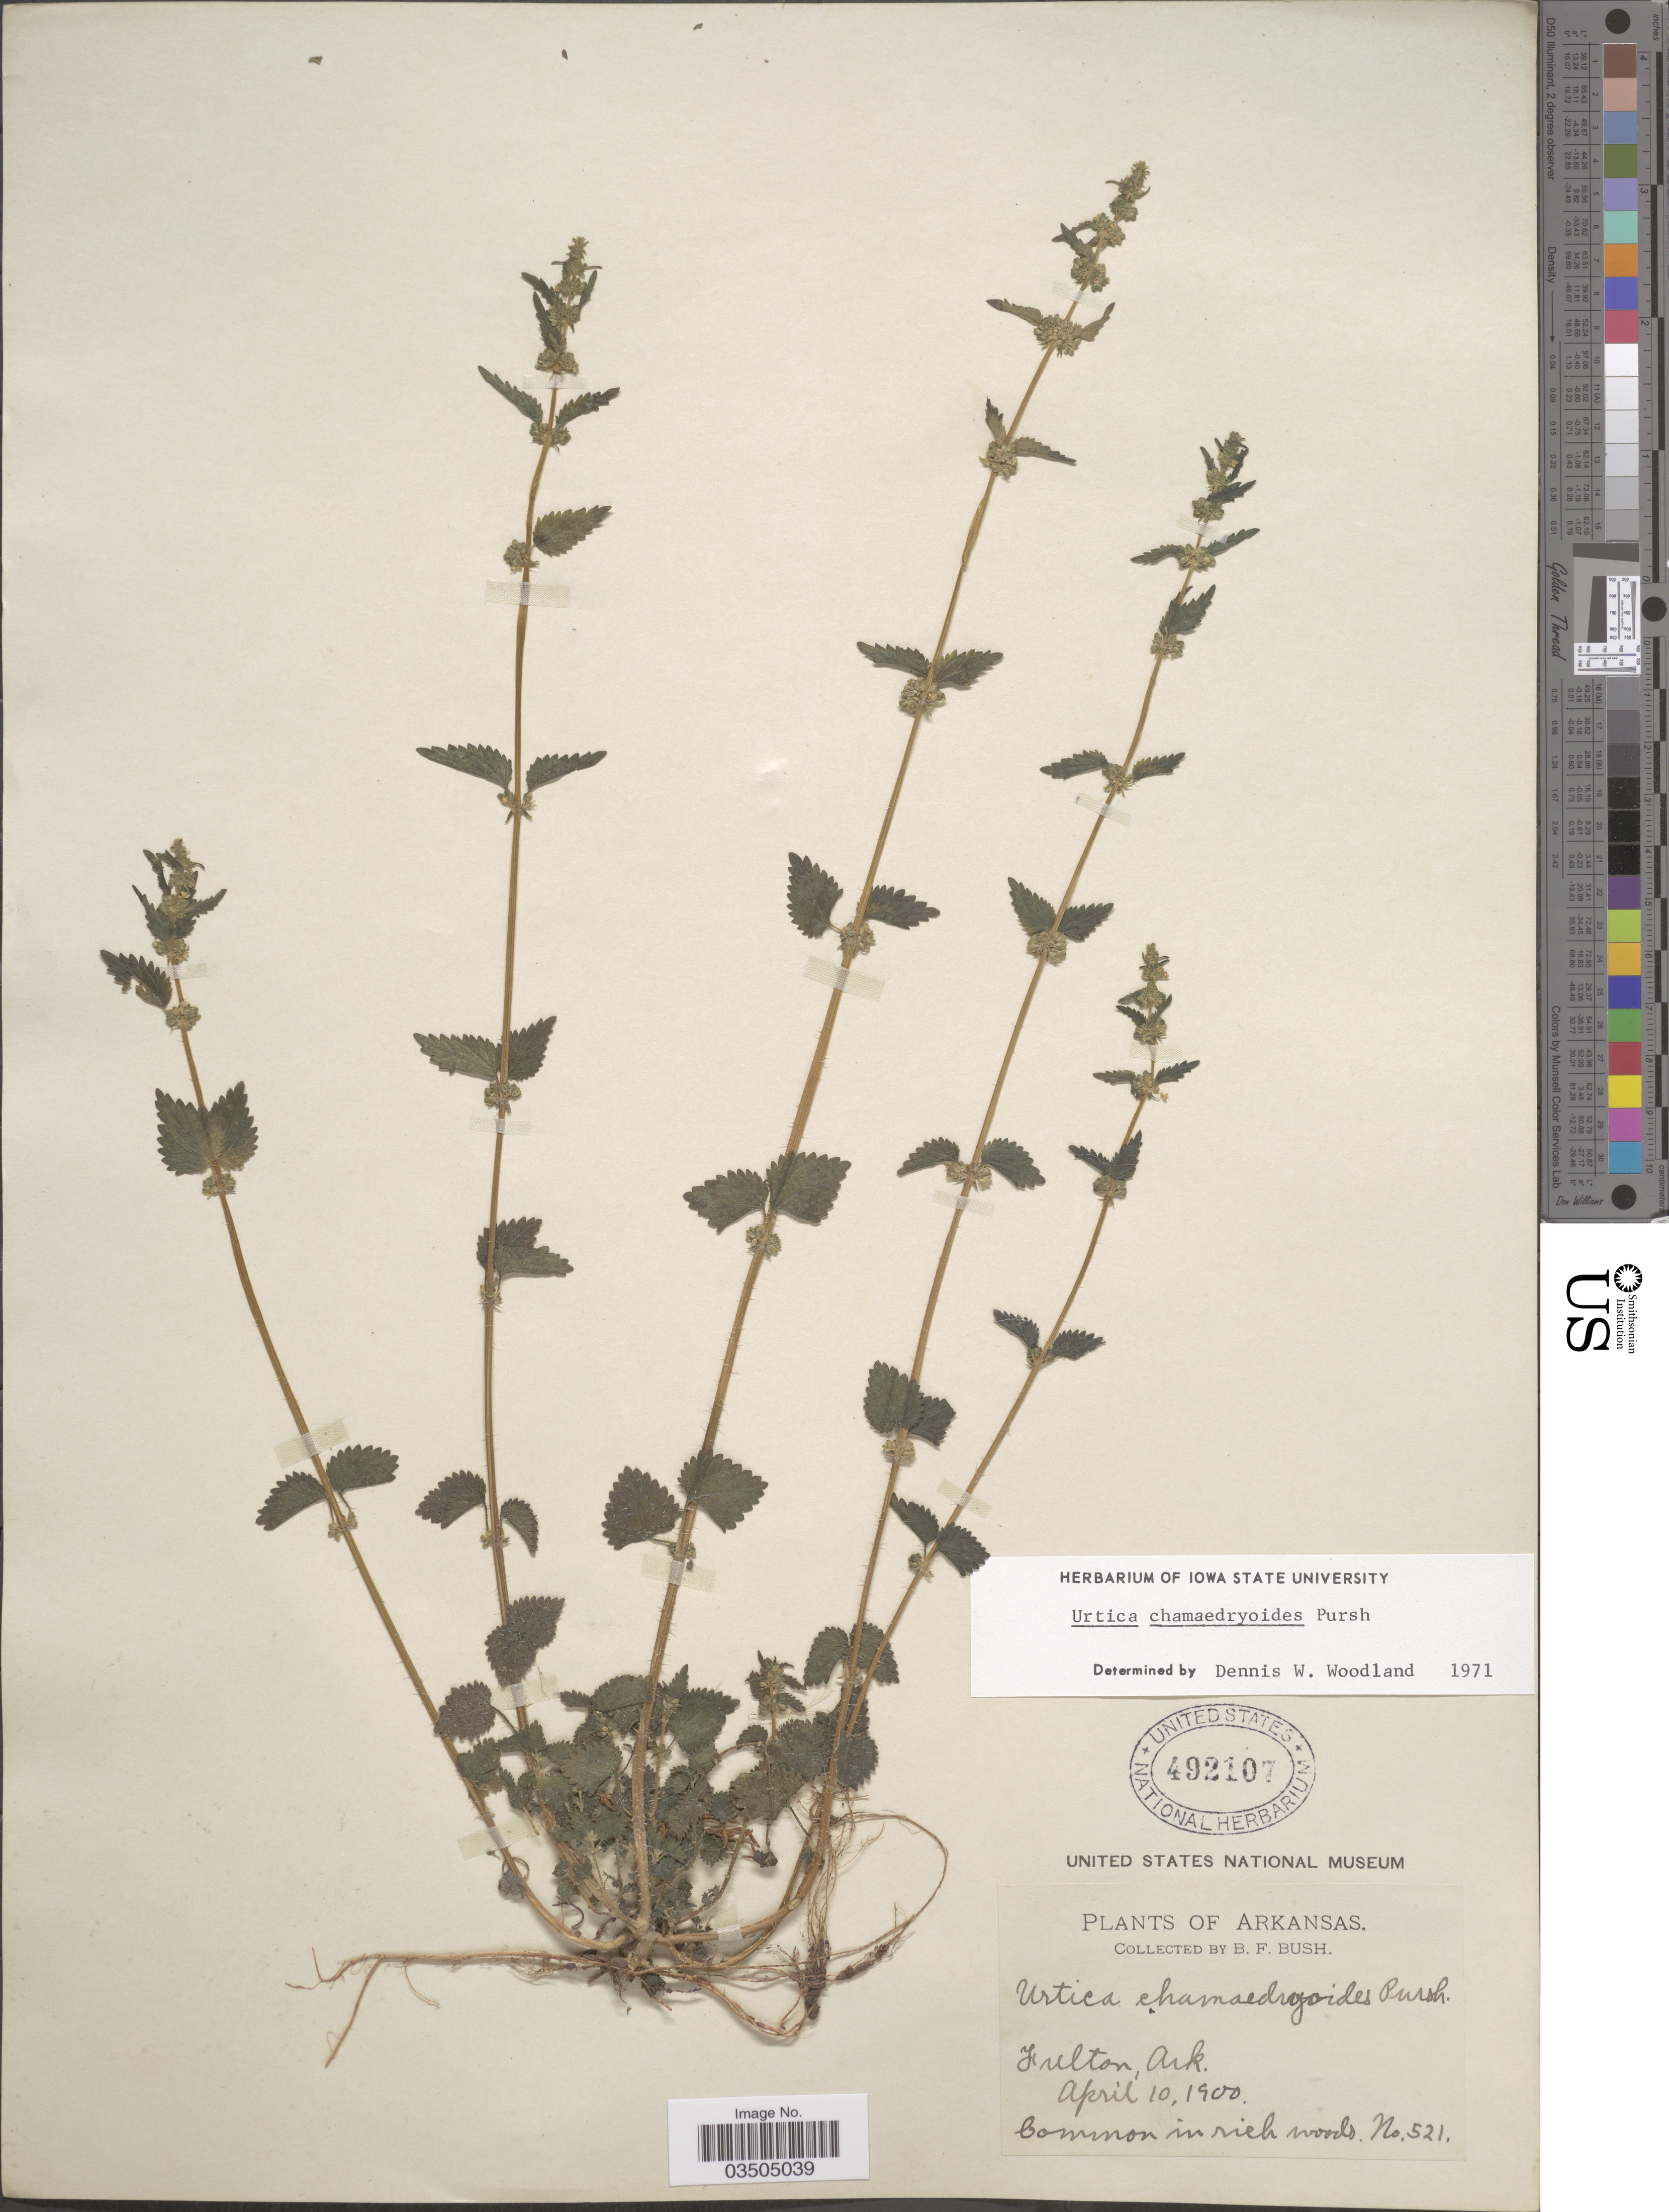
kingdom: Plantae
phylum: Tracheophyta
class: Magnoliopsida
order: Rosales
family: Urticaceae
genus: Urtica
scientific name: Urtica chamaedryoides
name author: Pursh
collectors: B. F. Bush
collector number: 521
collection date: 1900-04-10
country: United States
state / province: Arkansas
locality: Fulton.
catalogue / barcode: US 492107